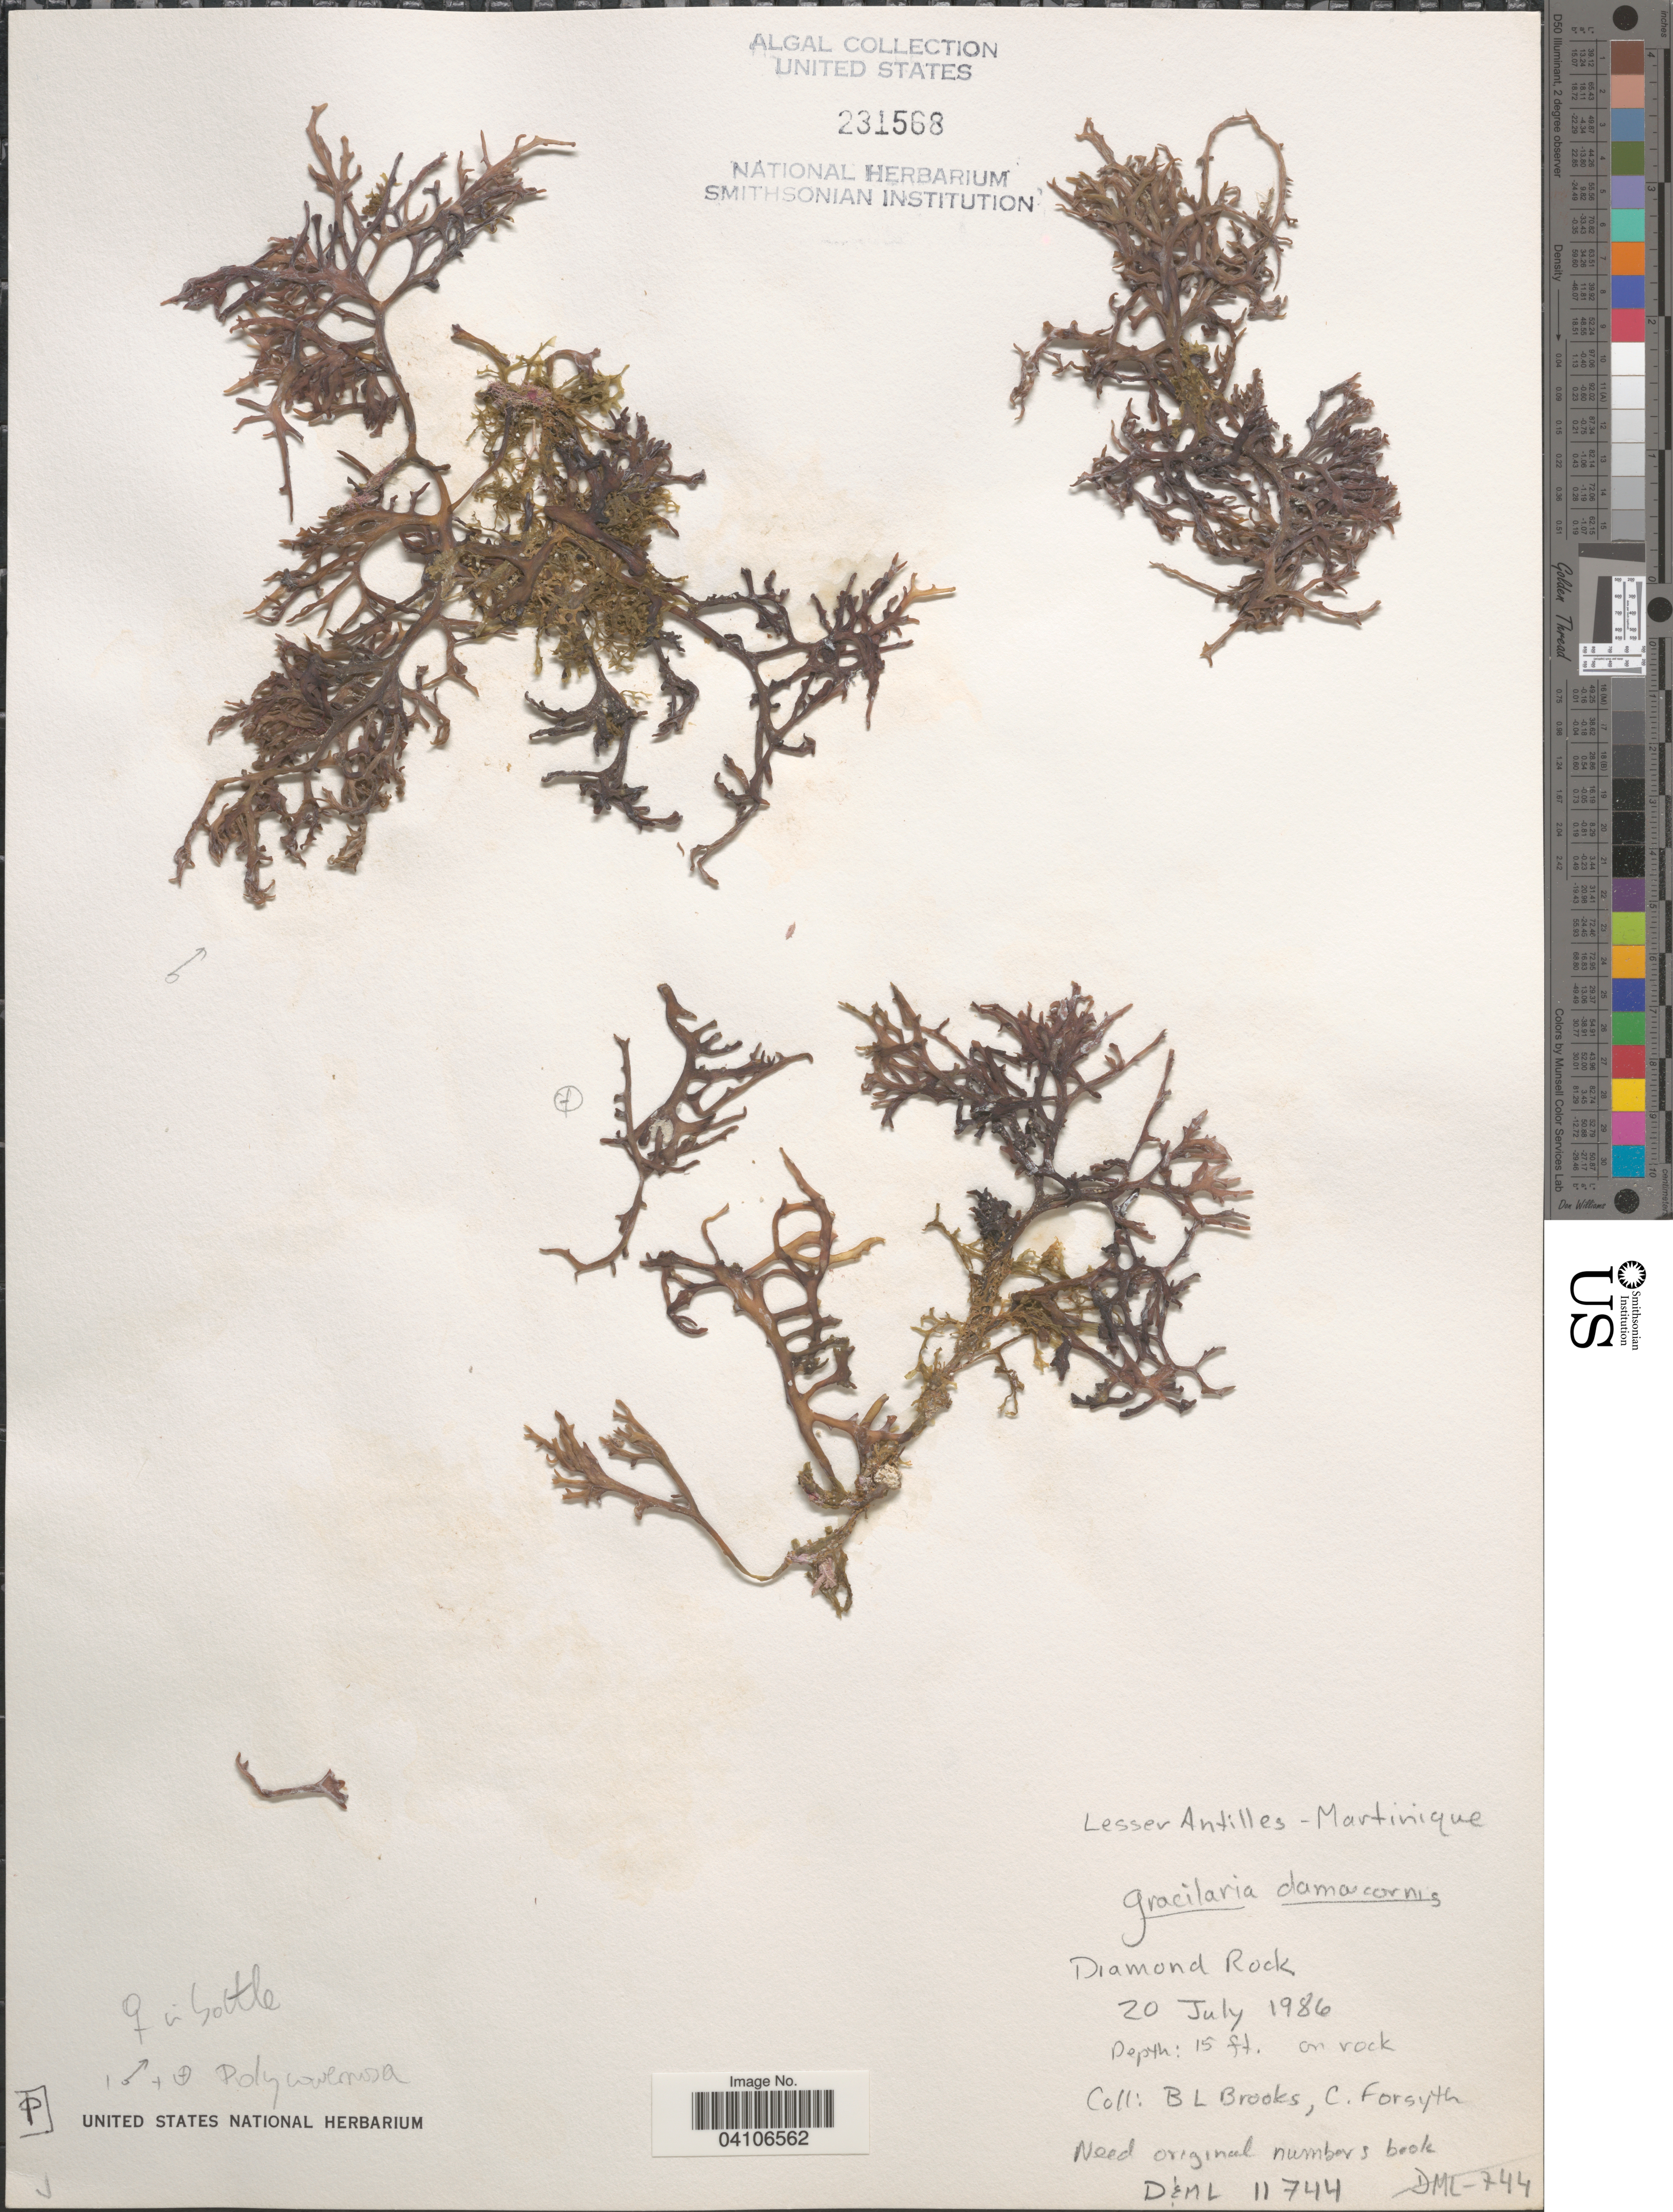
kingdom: Plantae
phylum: Rhodophyta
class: Florideophyceae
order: Gracilariales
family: Gracilariaceae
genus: Gracilaria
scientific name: Gracilaria damaecornis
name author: J. Agardh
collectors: B. Brooks & C. Forsyth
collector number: D&ML 11744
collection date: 1986-07-20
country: Martinique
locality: Lesser Antilles. Diamond Rock.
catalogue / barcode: US 231568